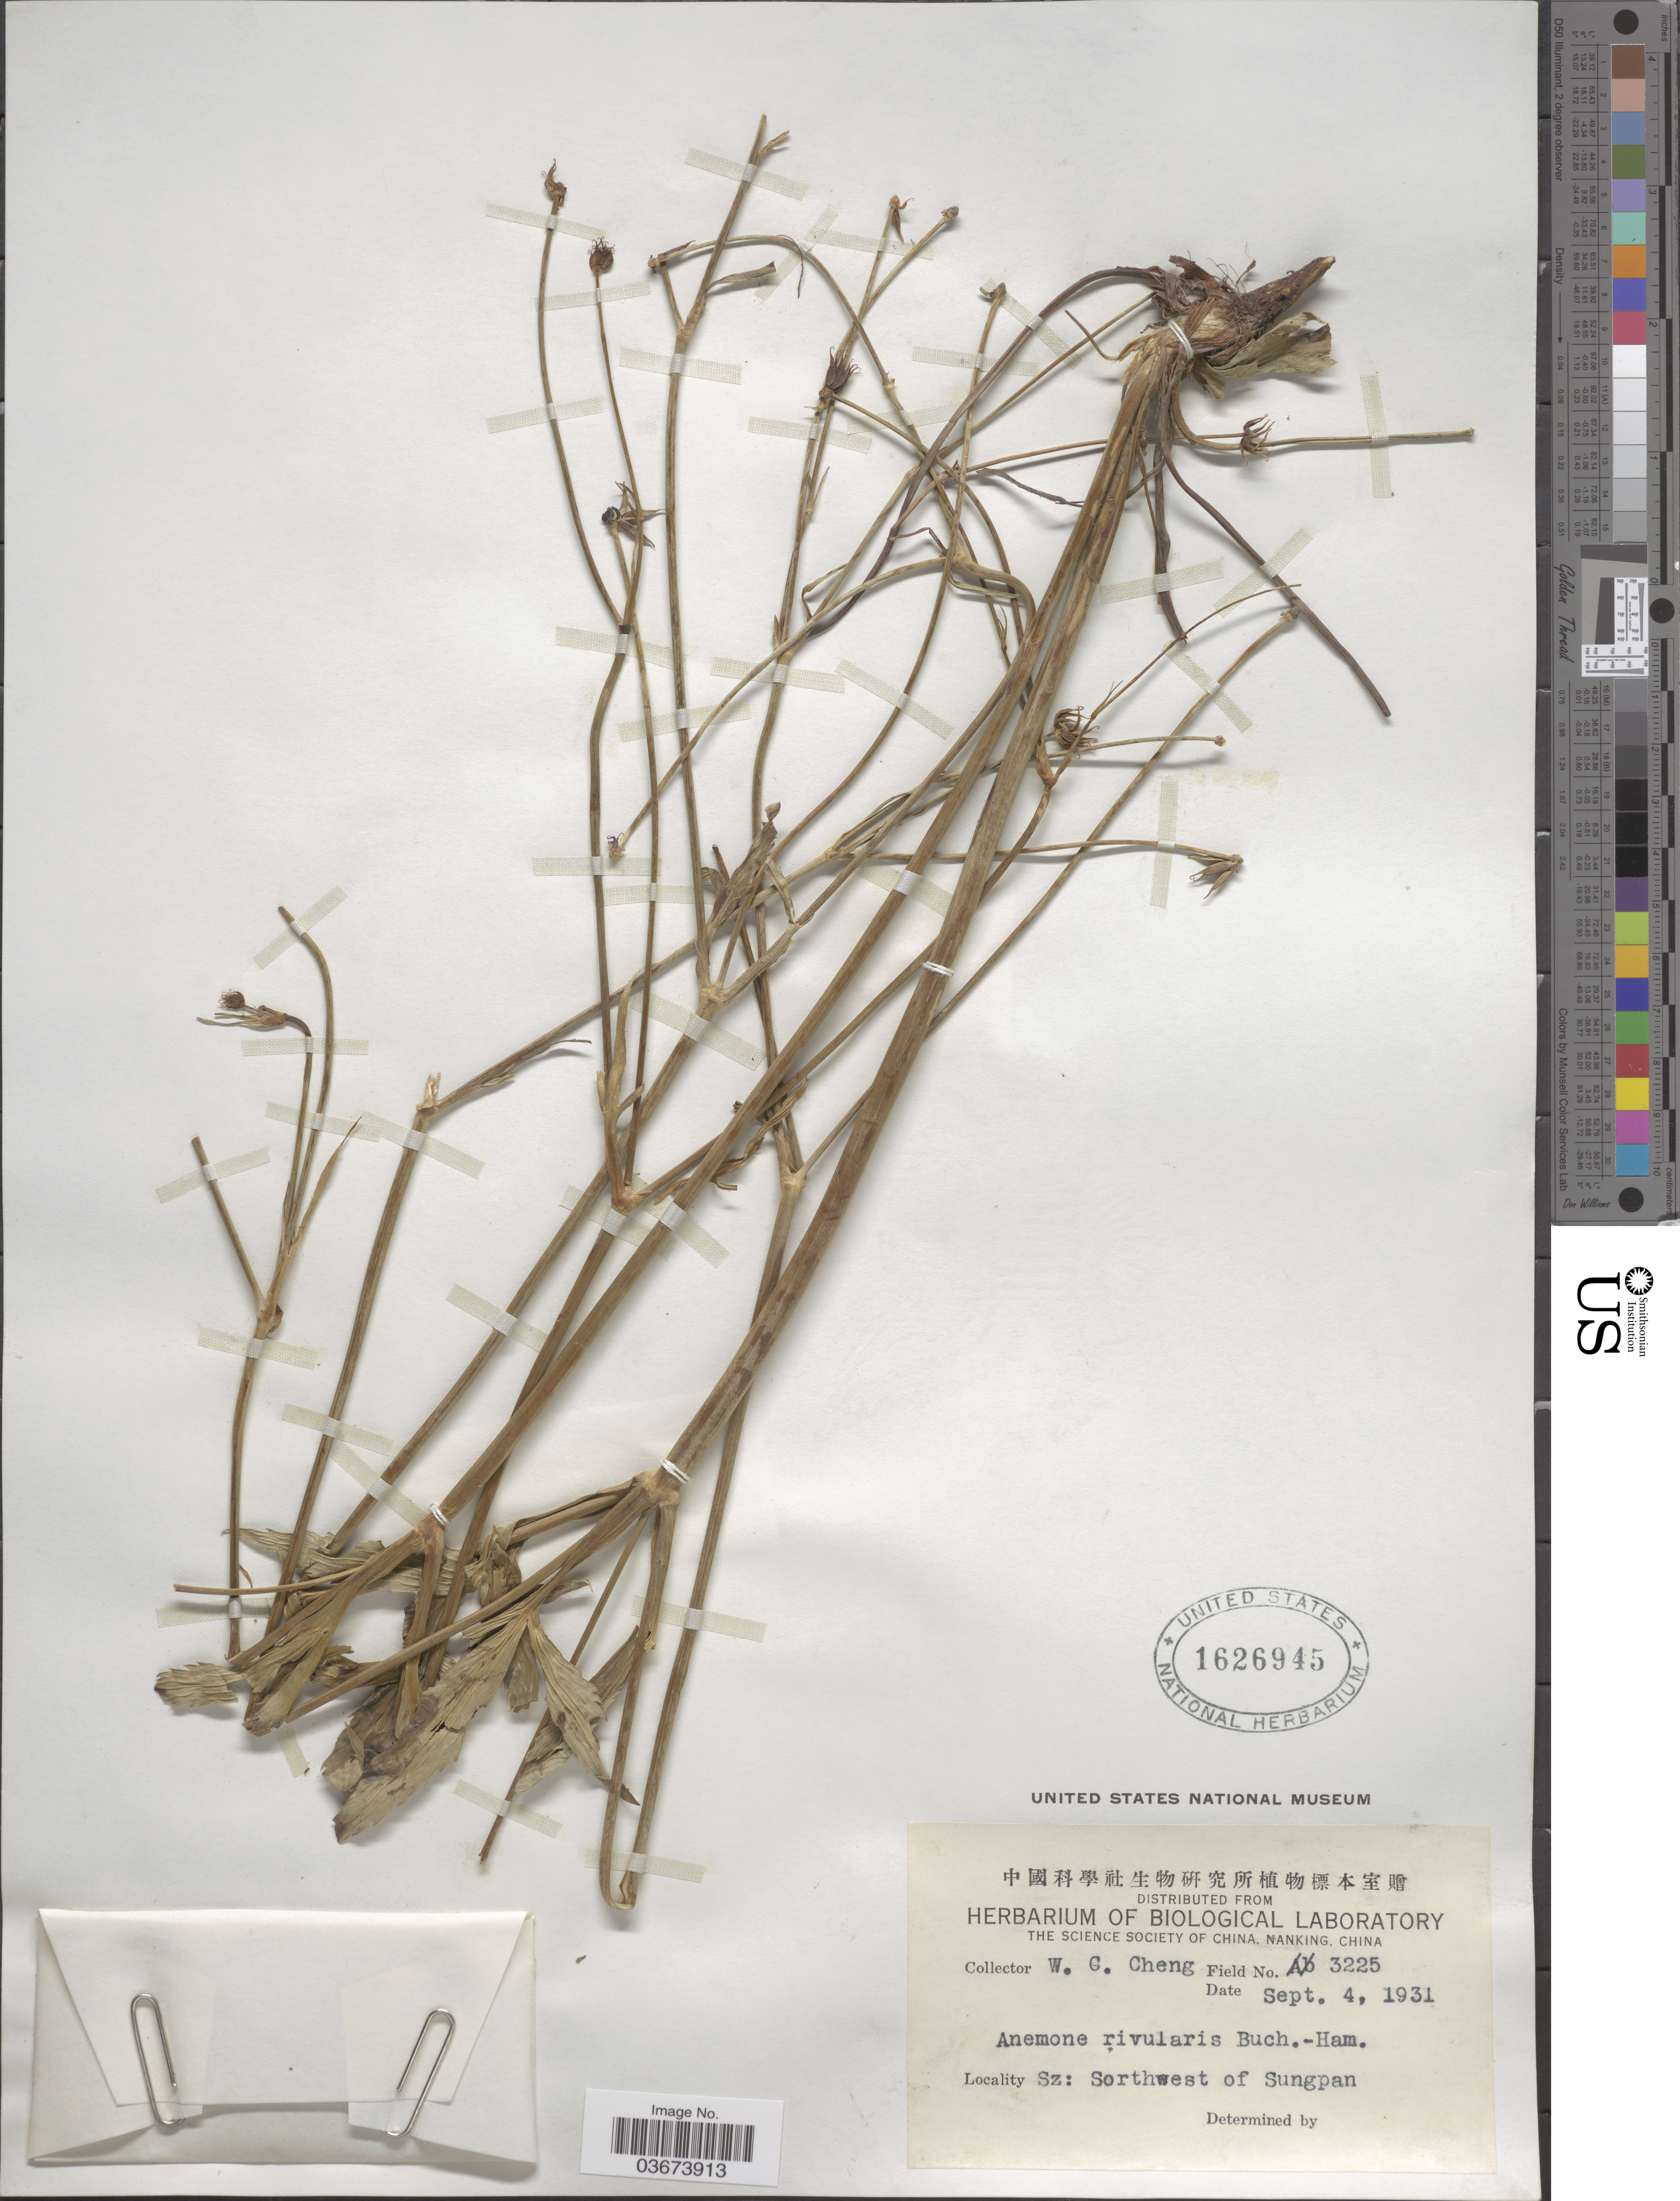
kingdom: Plantae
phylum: Tracheophyta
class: Magnoliopsida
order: Ranunculales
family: Ranunculaceae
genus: Anemone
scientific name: Anemone rivularis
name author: Buch.-Ham. ex DC.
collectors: W. C. Cheng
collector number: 3225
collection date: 1931-09-04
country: China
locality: Sz: Sorthwest of Sungpan.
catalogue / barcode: US 1626945